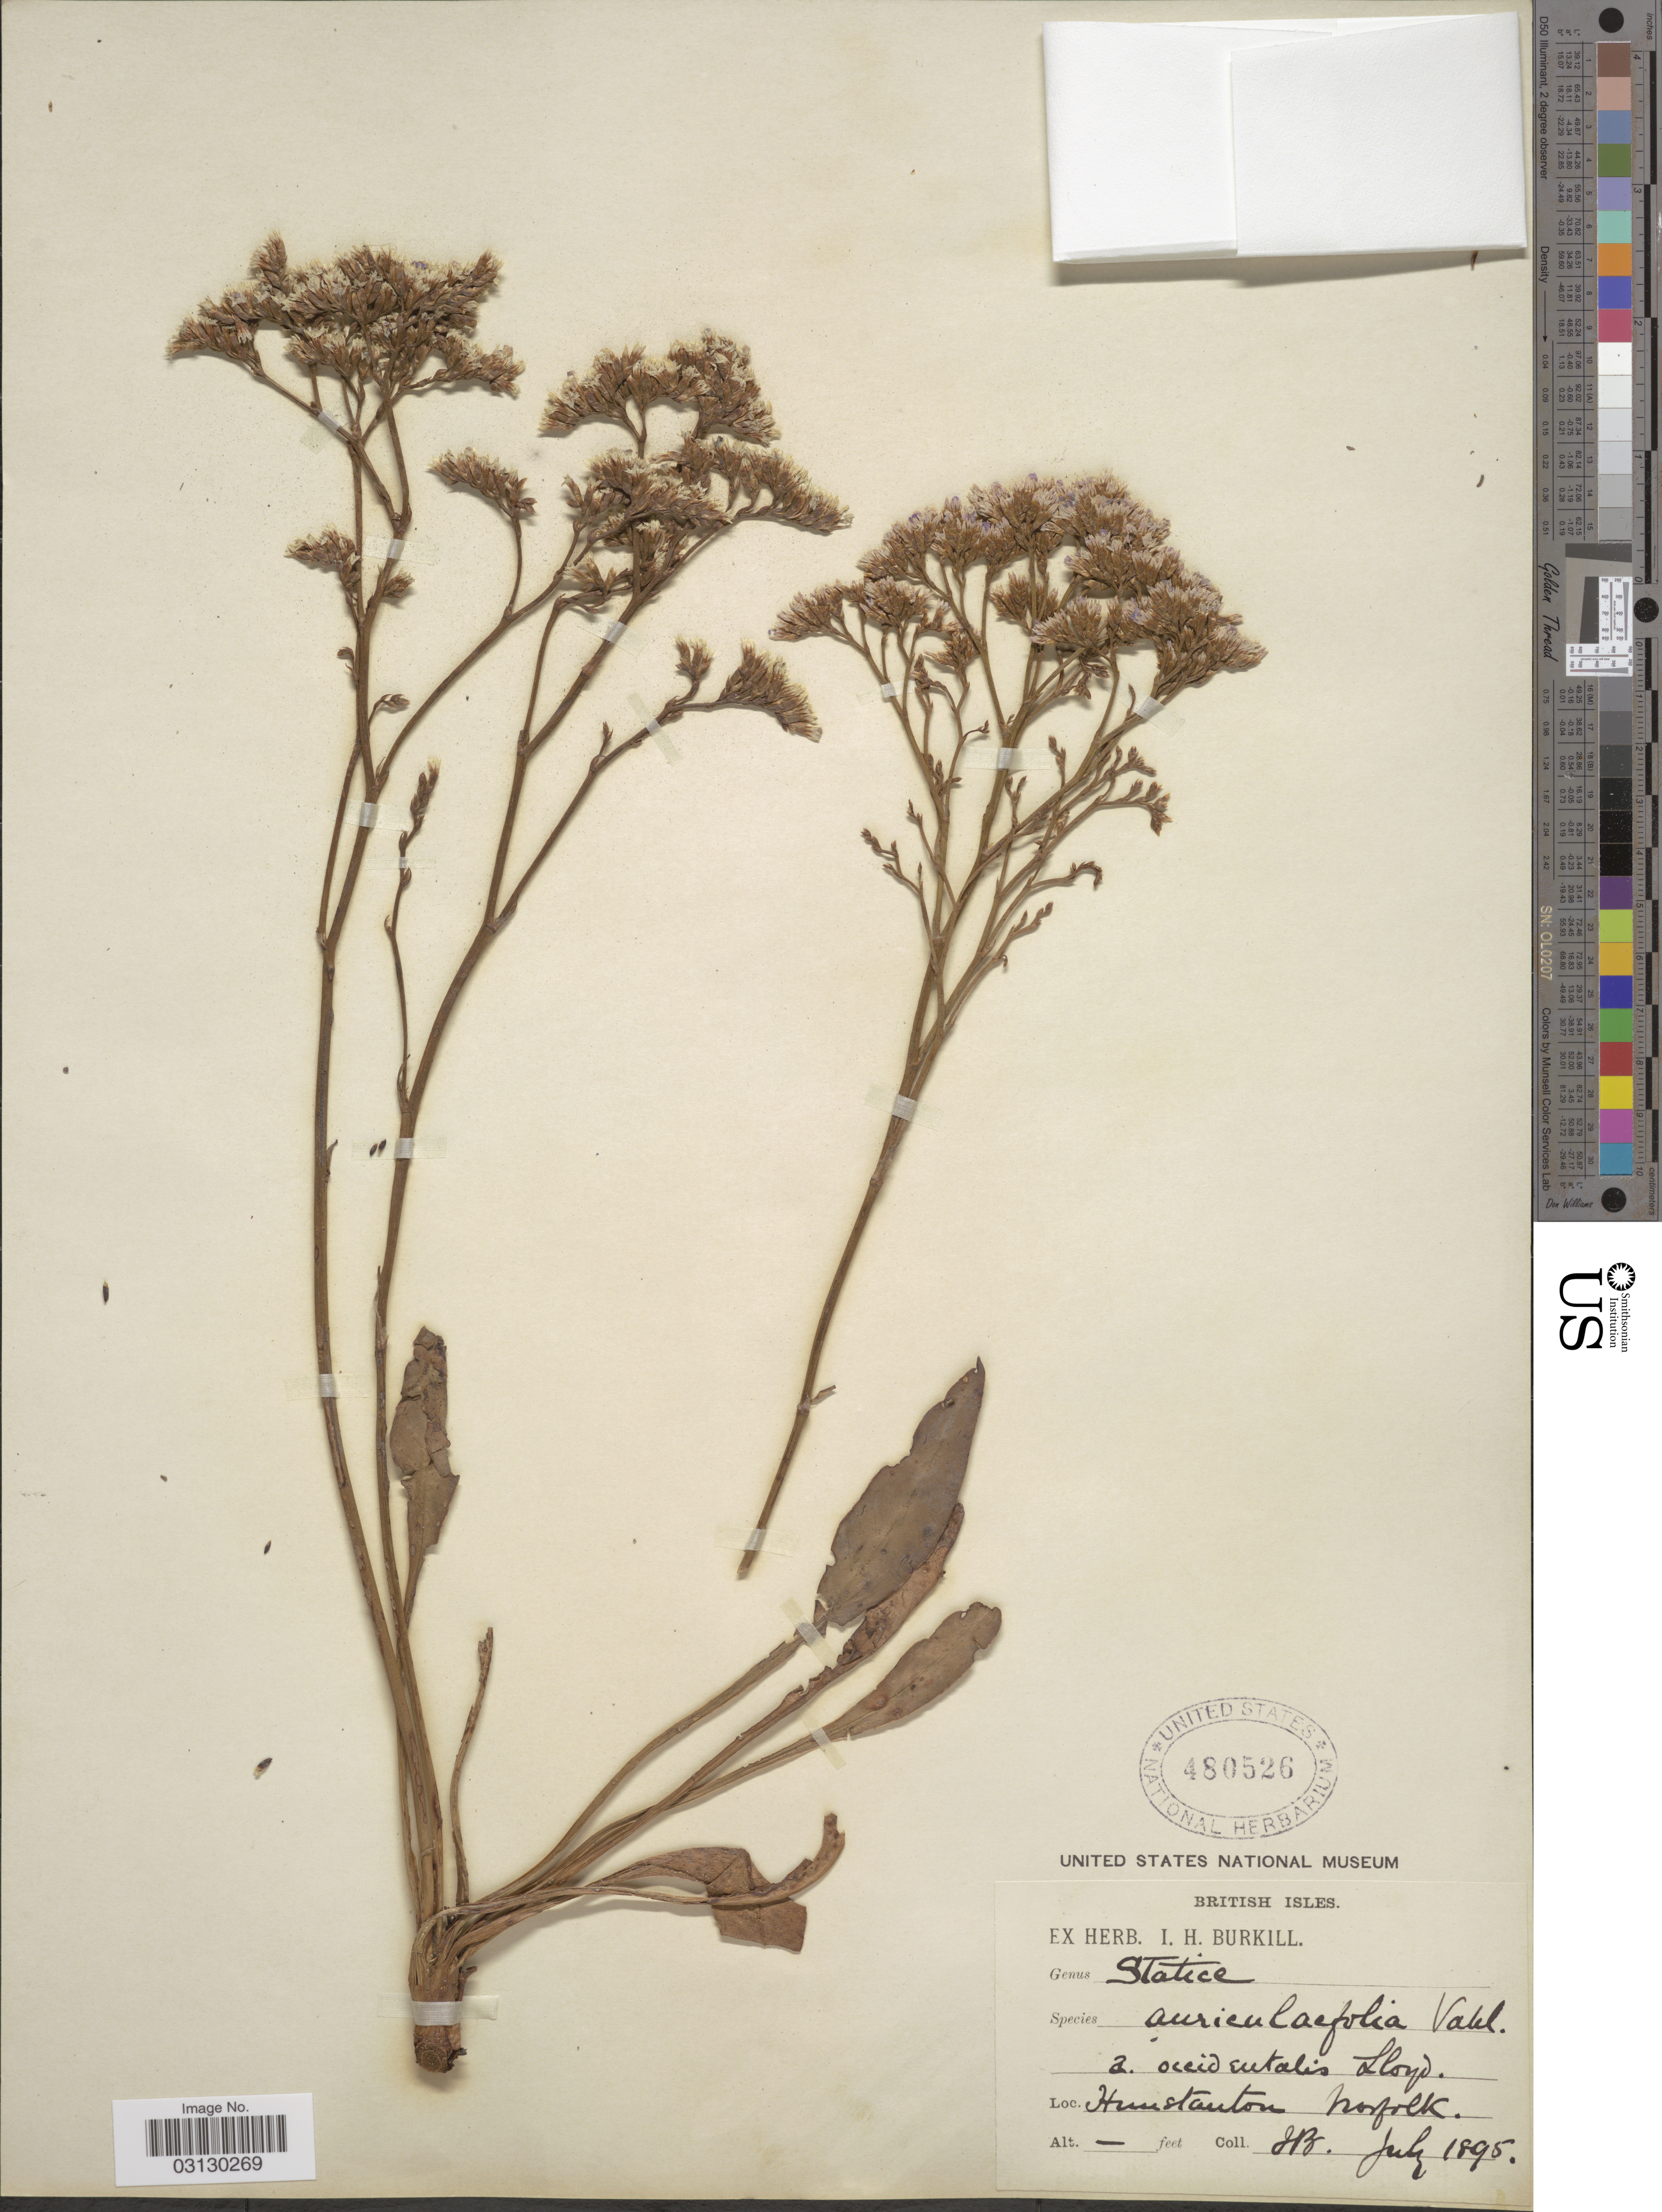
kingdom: Plantae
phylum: Tracheophyta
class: Magnoliopsida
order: Caryophyllales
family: Plumbaginaceae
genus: Limonium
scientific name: Limonium auriculifolium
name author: Druce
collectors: I. H. Burkill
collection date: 1895-07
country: United Kingdom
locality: British Isles. Hunstanton, Norfolk.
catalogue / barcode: US 480526